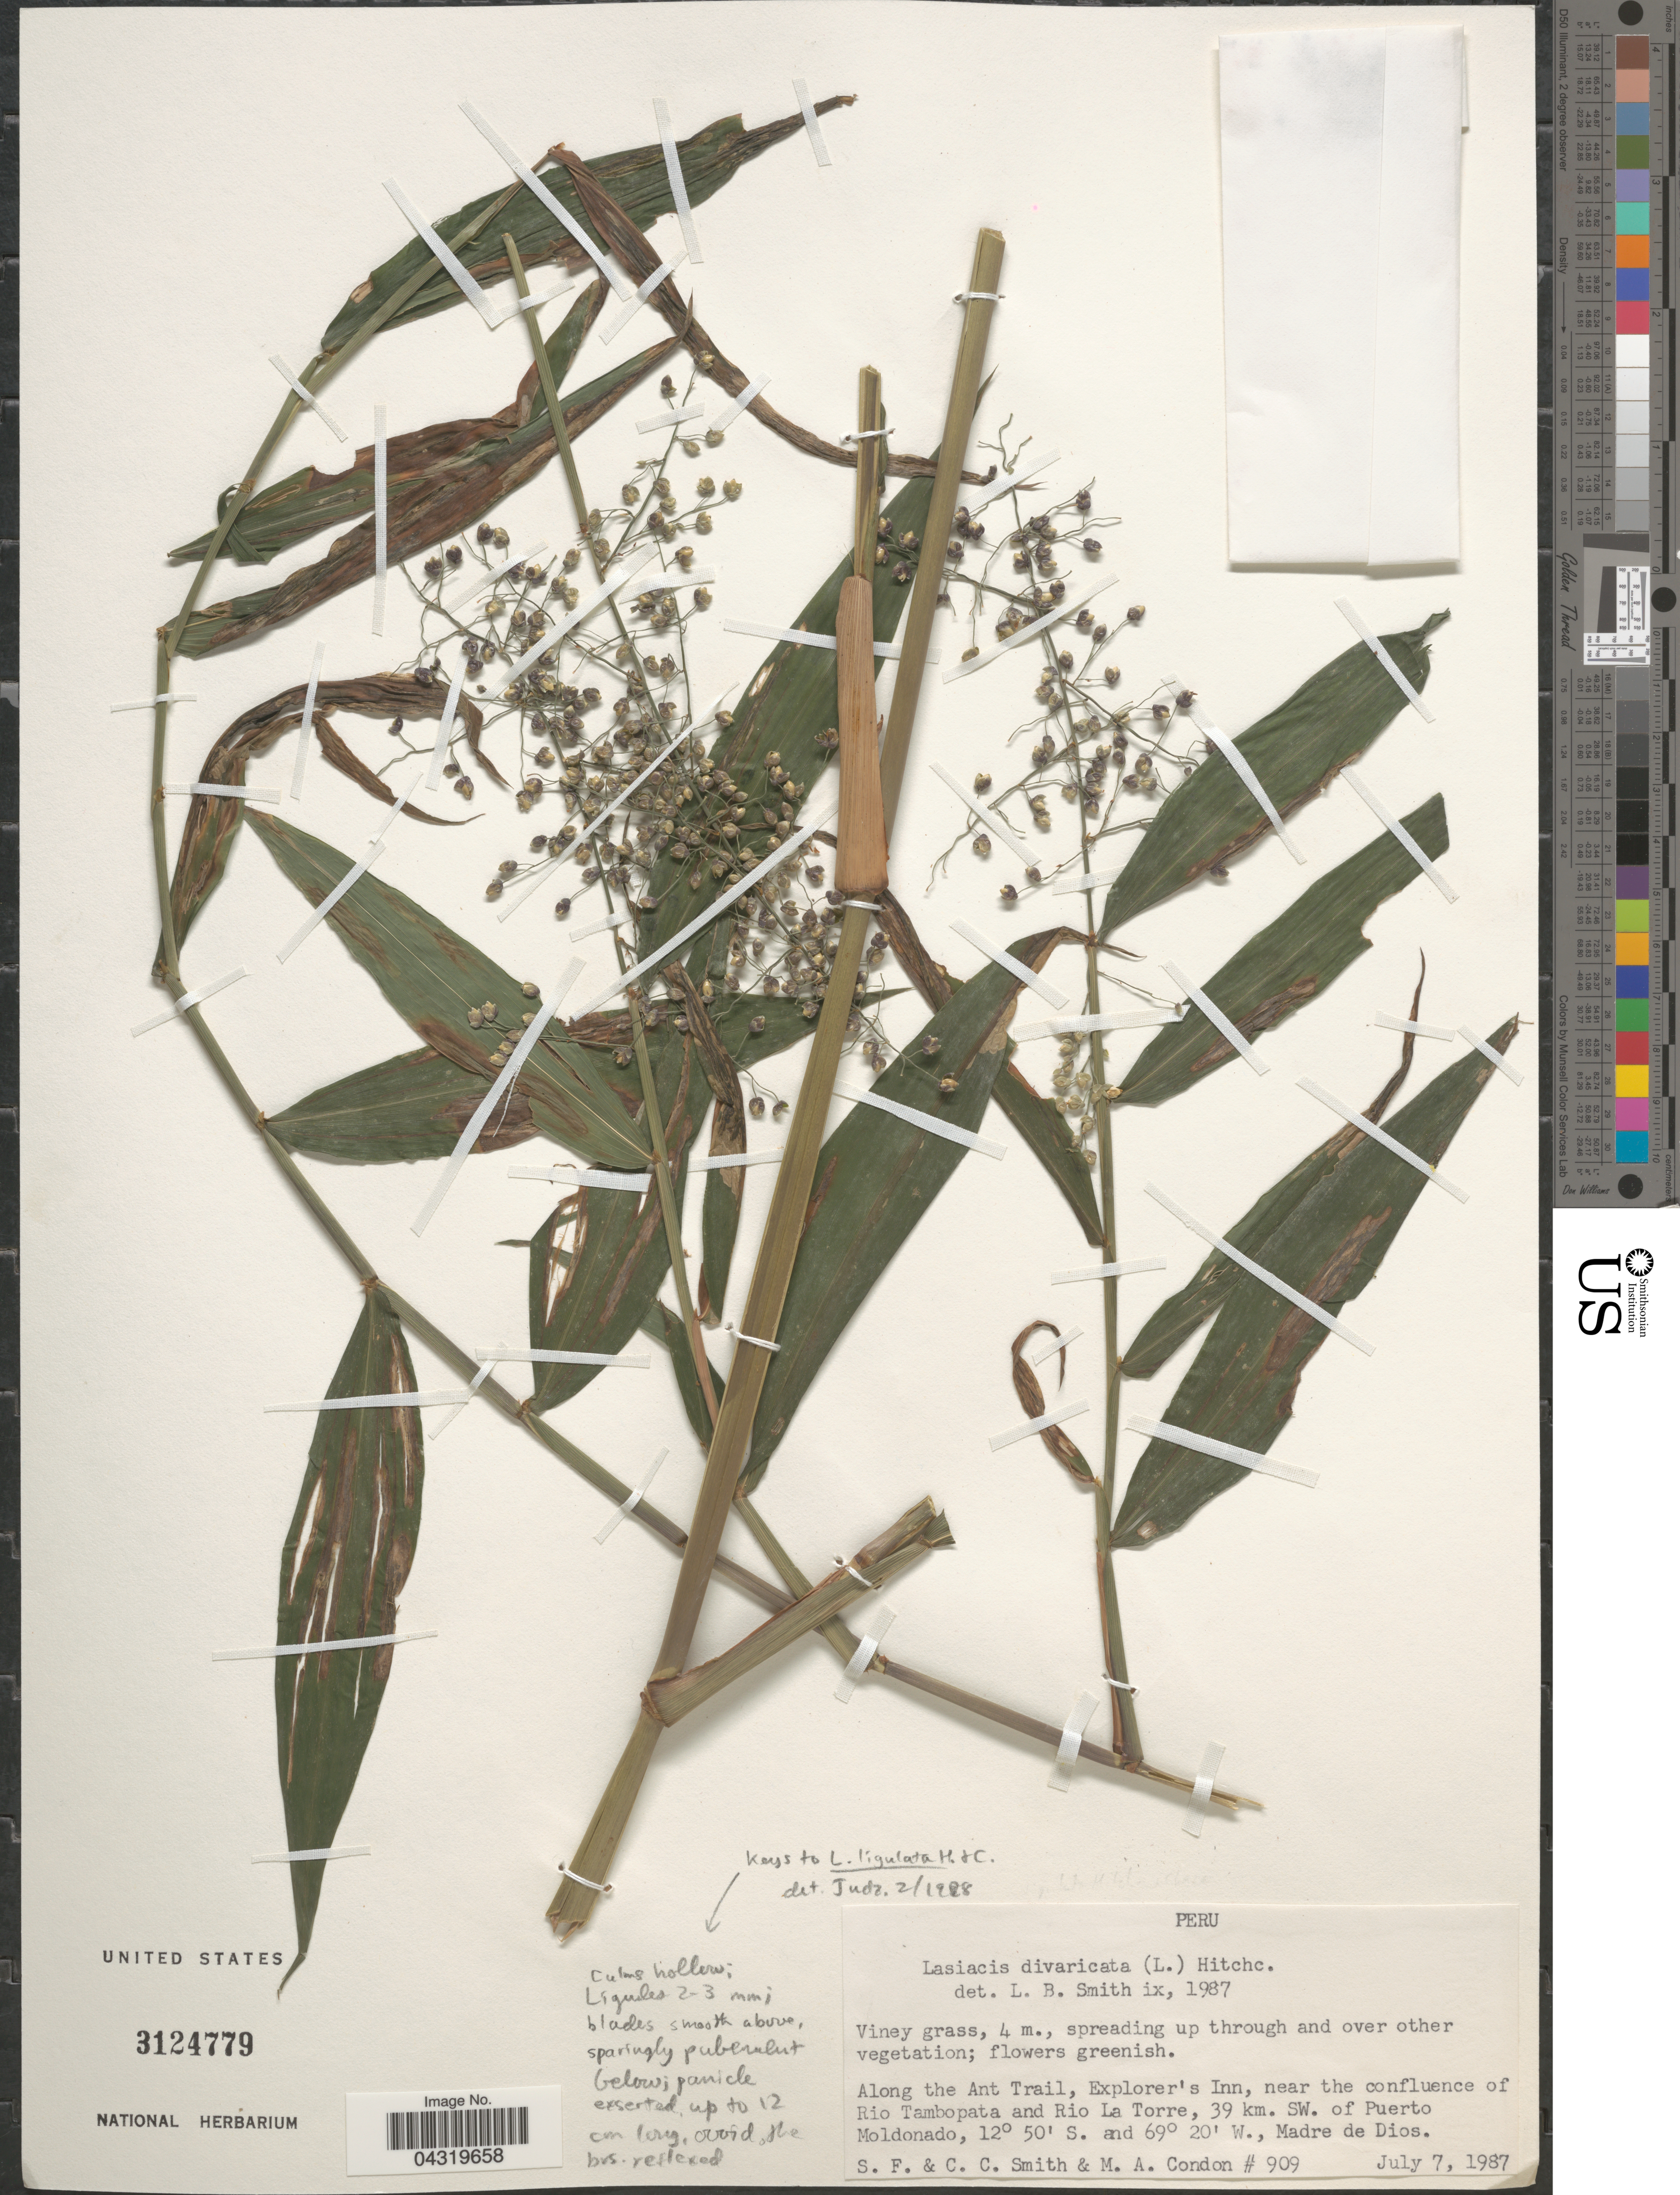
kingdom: Plantae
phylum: Tracheophyta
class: Liliopsida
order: Poales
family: Poaceae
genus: Lasiacis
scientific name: Lasiacis ligulata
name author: Hitchc. & Chase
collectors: S.F. Smith, C. C. Smith & M. Condon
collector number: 909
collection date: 1987-07-07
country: Peru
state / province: Madre de Dios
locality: Along the Ant Trail, Explorer's Inn, near the confluence of Rio Tambopata and Rio La Torre, 39 km. SW. of Puerto Moldonado.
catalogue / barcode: US 3124779